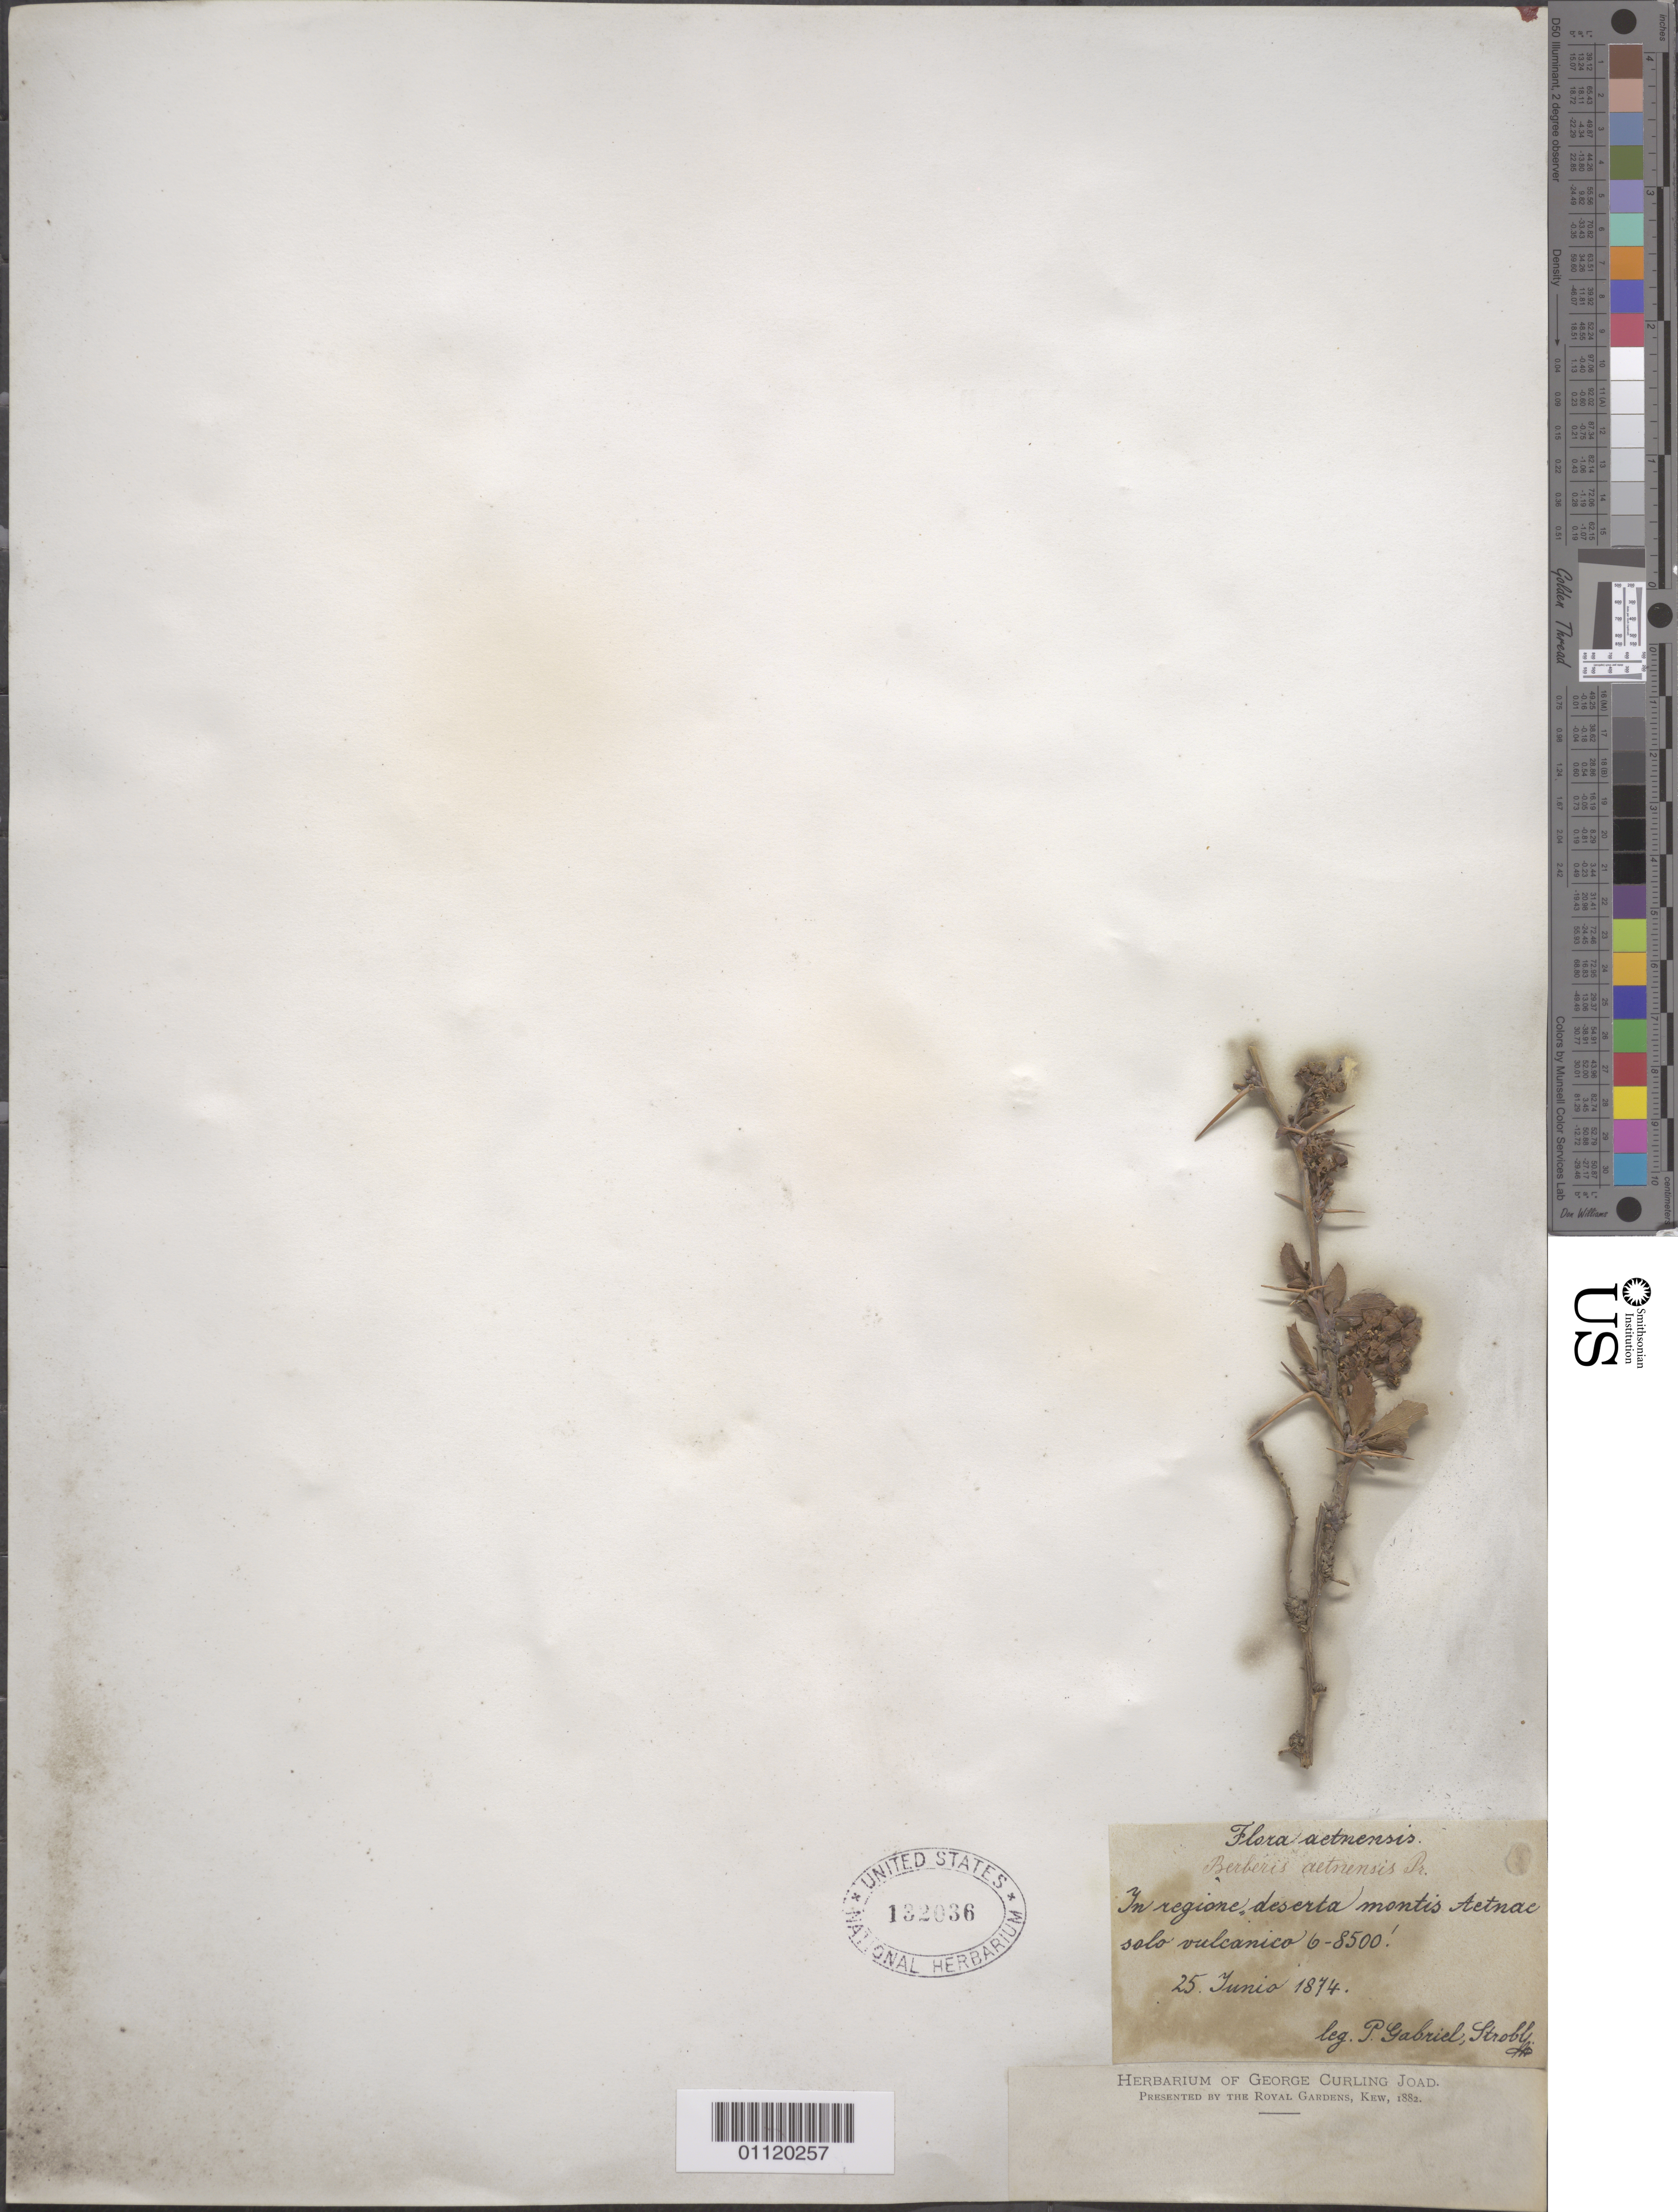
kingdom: Plantae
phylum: Tracheophyta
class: Magnoliopsida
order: Ranunculales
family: Berberidaceae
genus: Berberis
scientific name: Berberis aetnensis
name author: C. Presl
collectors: P. G. Strobl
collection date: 1874-06-25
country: Italy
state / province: Siciliana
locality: In regione deserta montis Aetnae solo vulcanico. Possibly meaning "In the desert region of Mount Etna's volcanic soil," Mt. Etna is located on Sicily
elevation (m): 1829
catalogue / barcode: US 132036